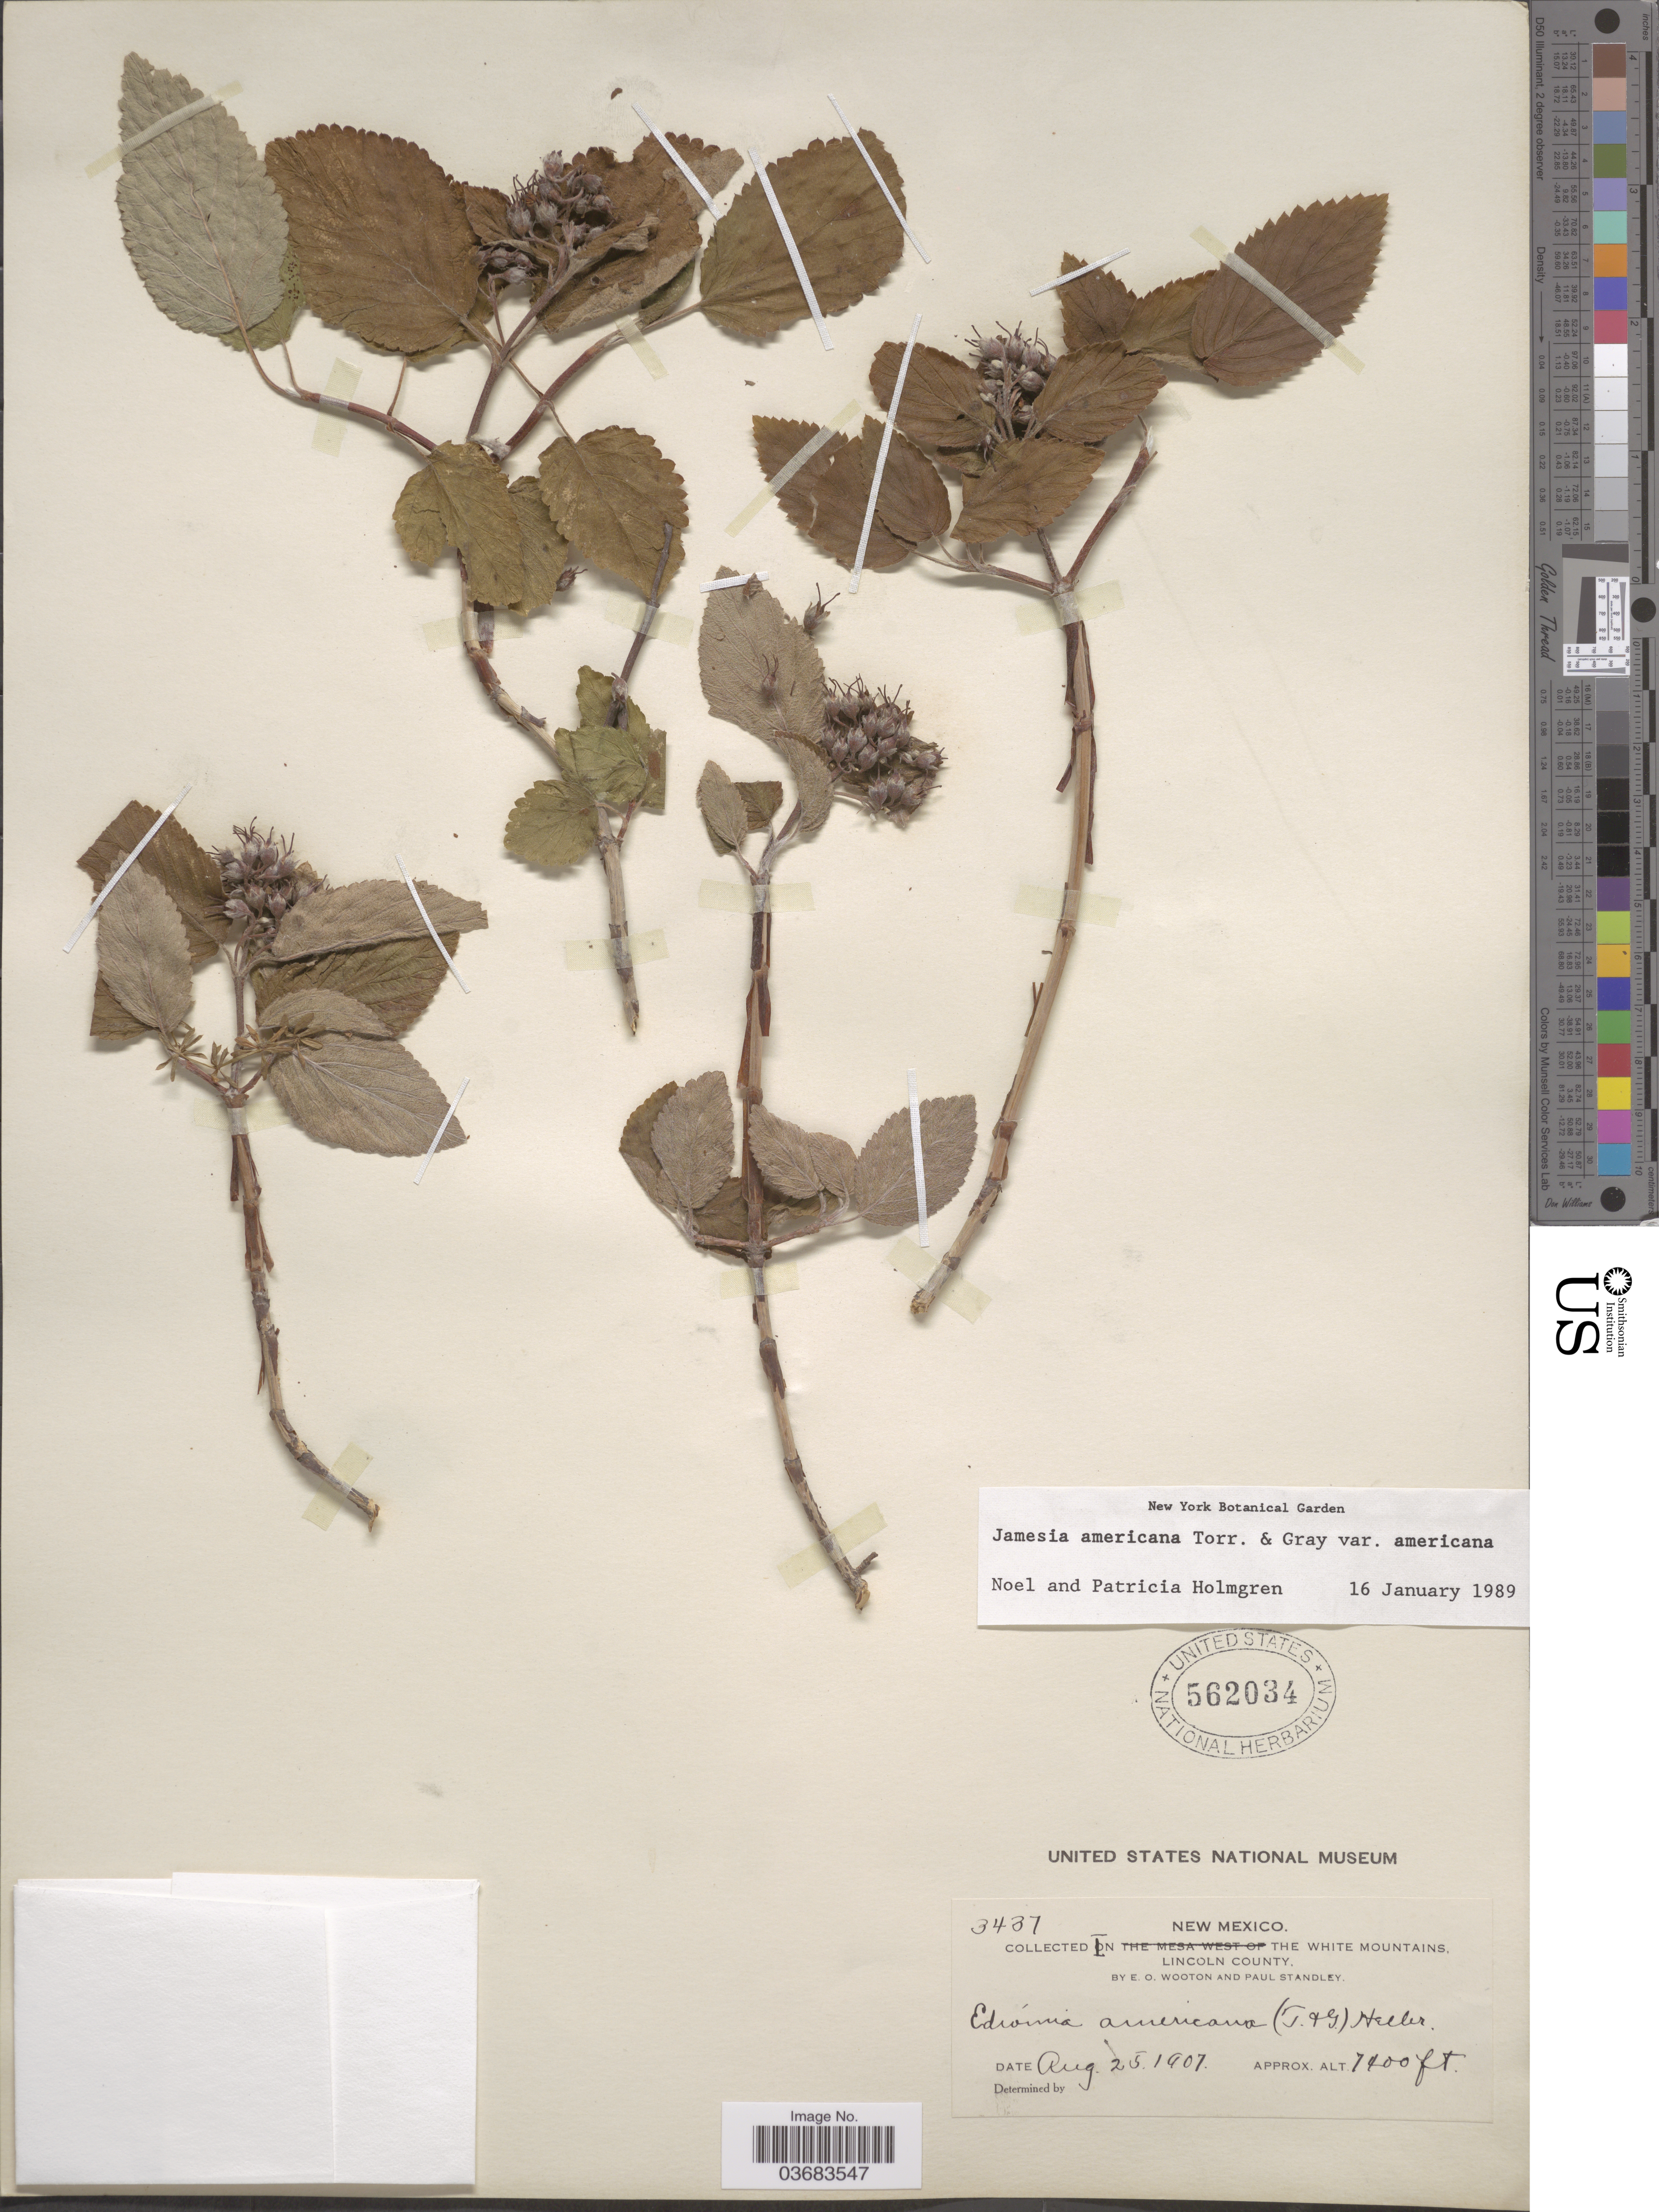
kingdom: Plantae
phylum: Tracheophyta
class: Magnoliopsida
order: Cornales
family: Hydrangeaceae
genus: Edwinia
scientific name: Edwinia americana var. americana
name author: (Torr. & A. Gray) A. Heller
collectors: E. O. Wooton & P. C. Standley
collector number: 3437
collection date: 1907-08-25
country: United States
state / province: New Mexico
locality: In the White Mountains, Lincoln County.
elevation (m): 2256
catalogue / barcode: US 562034